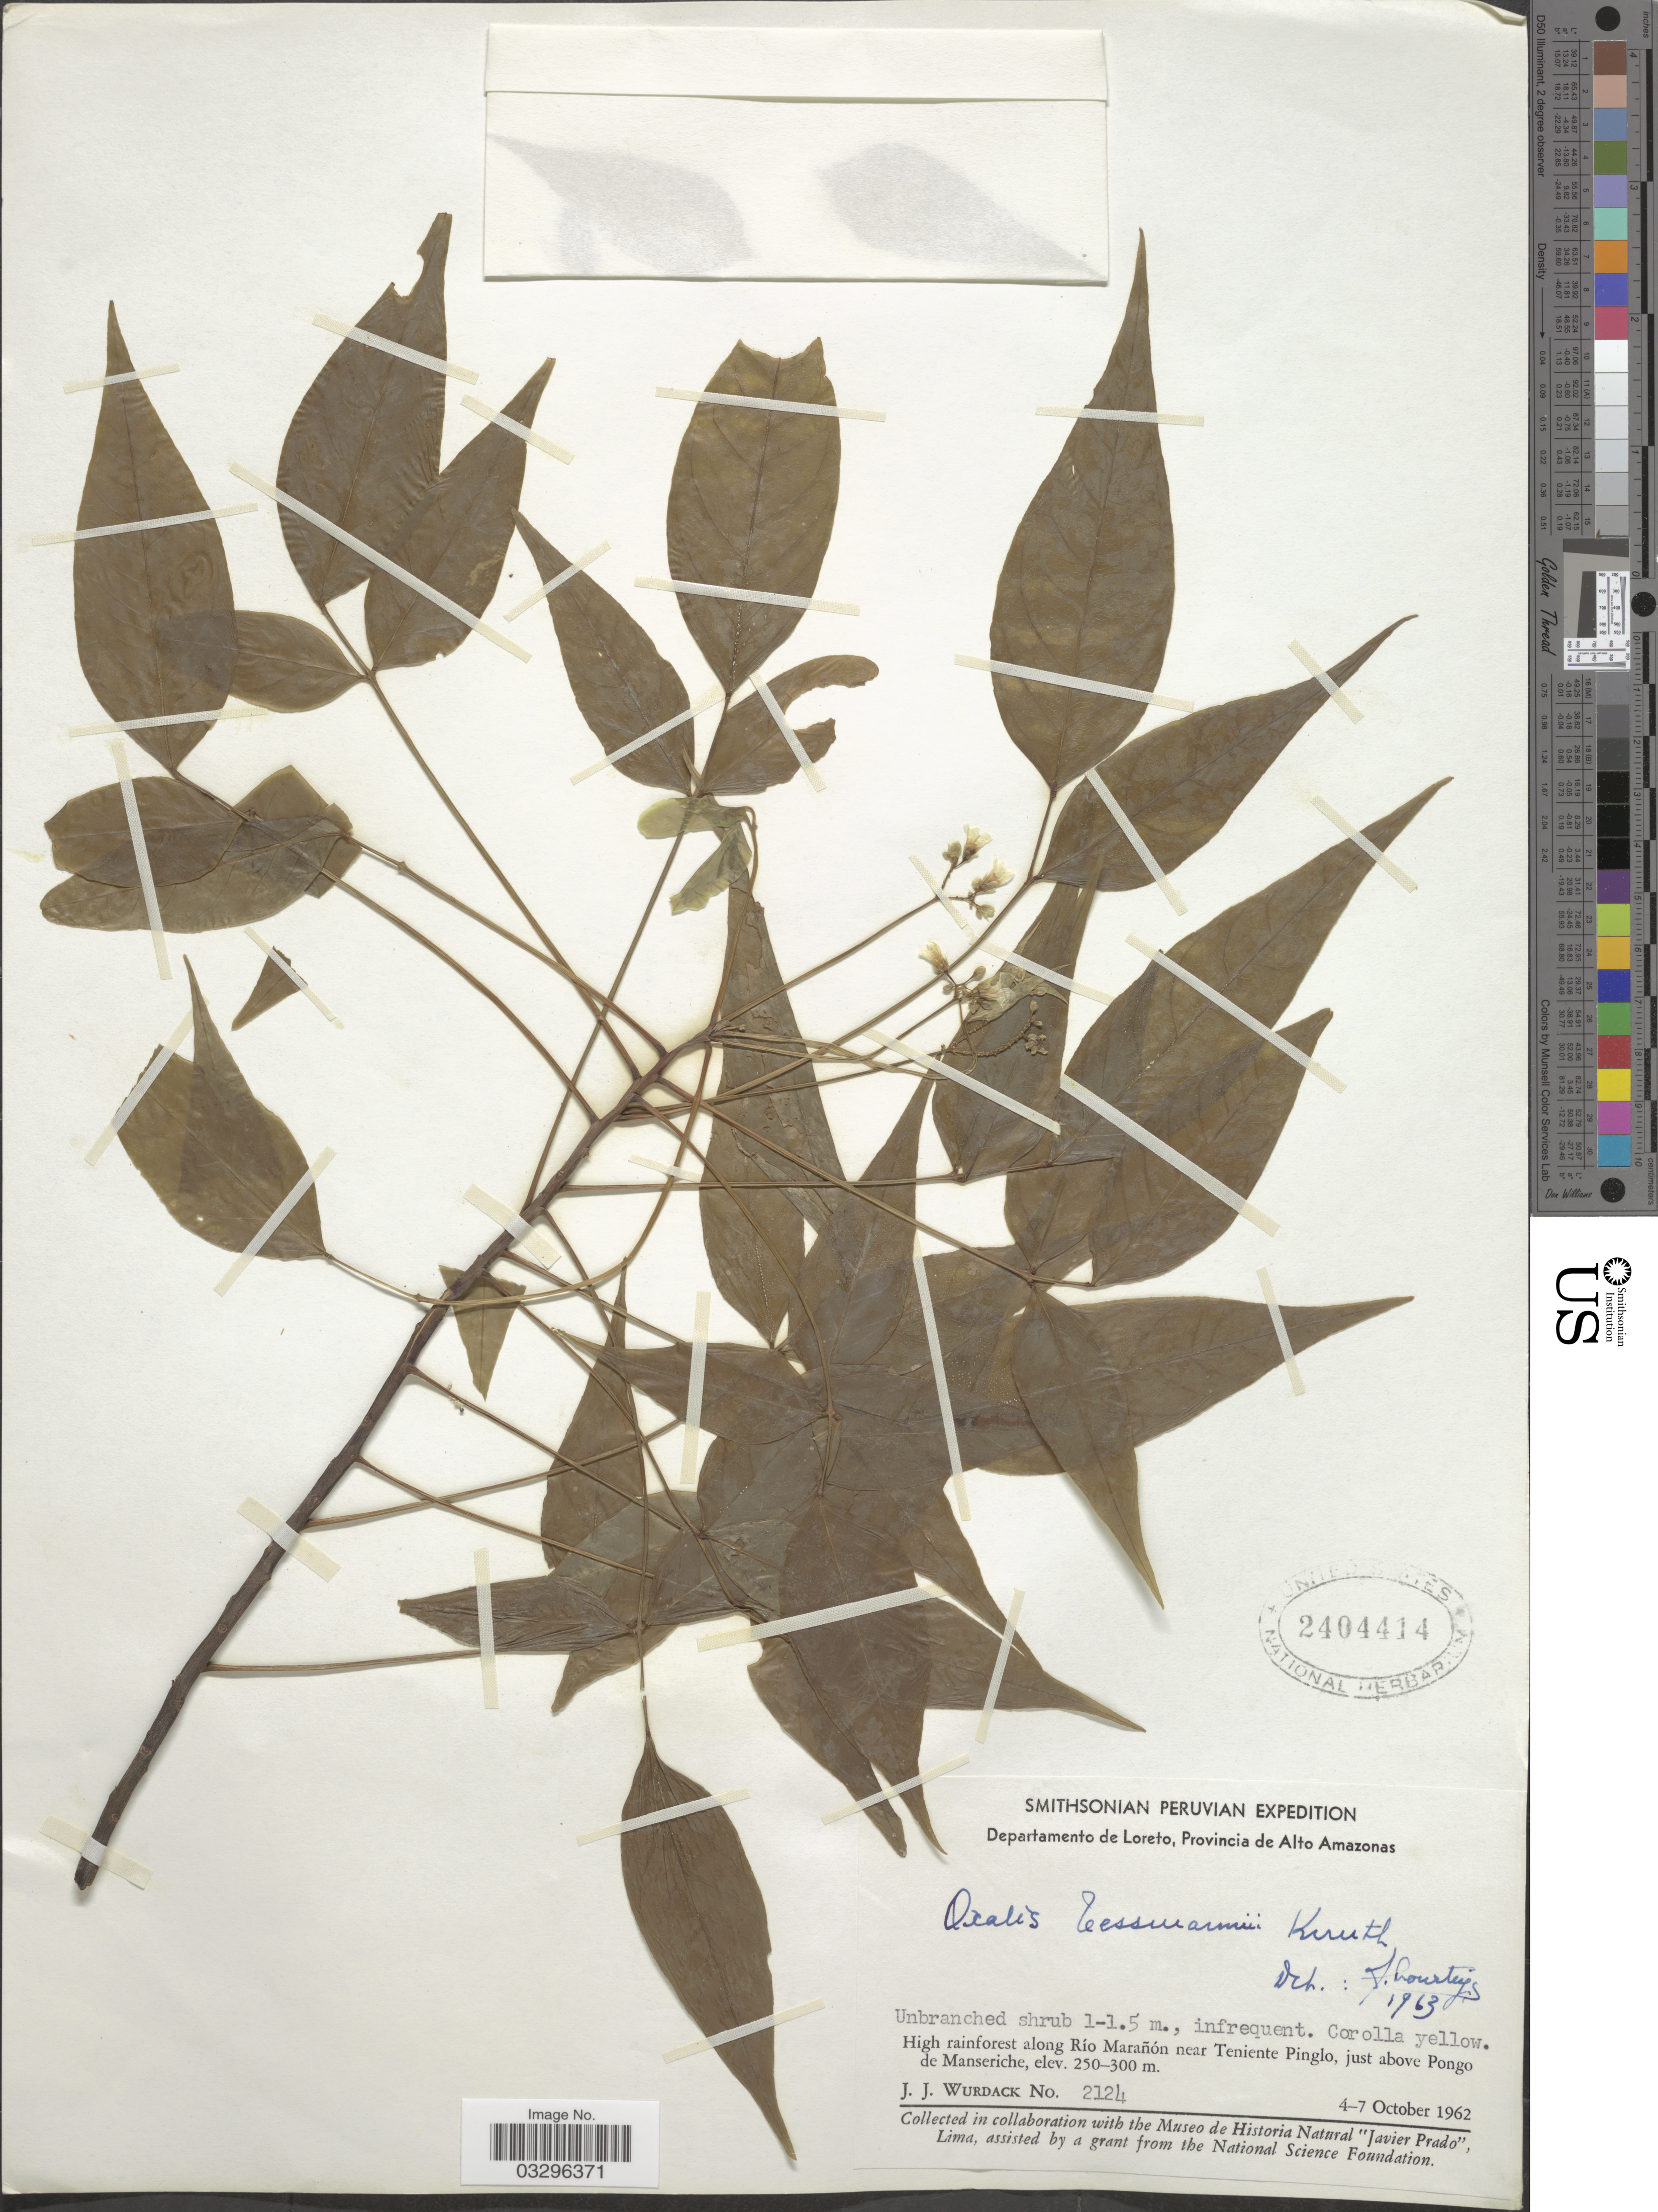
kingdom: Plantae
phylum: Tracheophyta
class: Magnoliopsida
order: Oxalidales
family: Oxalidaceae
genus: Oxalis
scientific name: Oxalis tessmannii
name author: R. Knuth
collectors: J. J. Wurdack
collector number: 2124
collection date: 1962-10-04/1962-10-07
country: Peru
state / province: Loreto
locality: Departamento de Loreto, Provincia de Alto Amazonas. High rainforest along Río Marañón near Teniente Pinglo, just above Pongo de Manseriche.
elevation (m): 250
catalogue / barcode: US 2404414